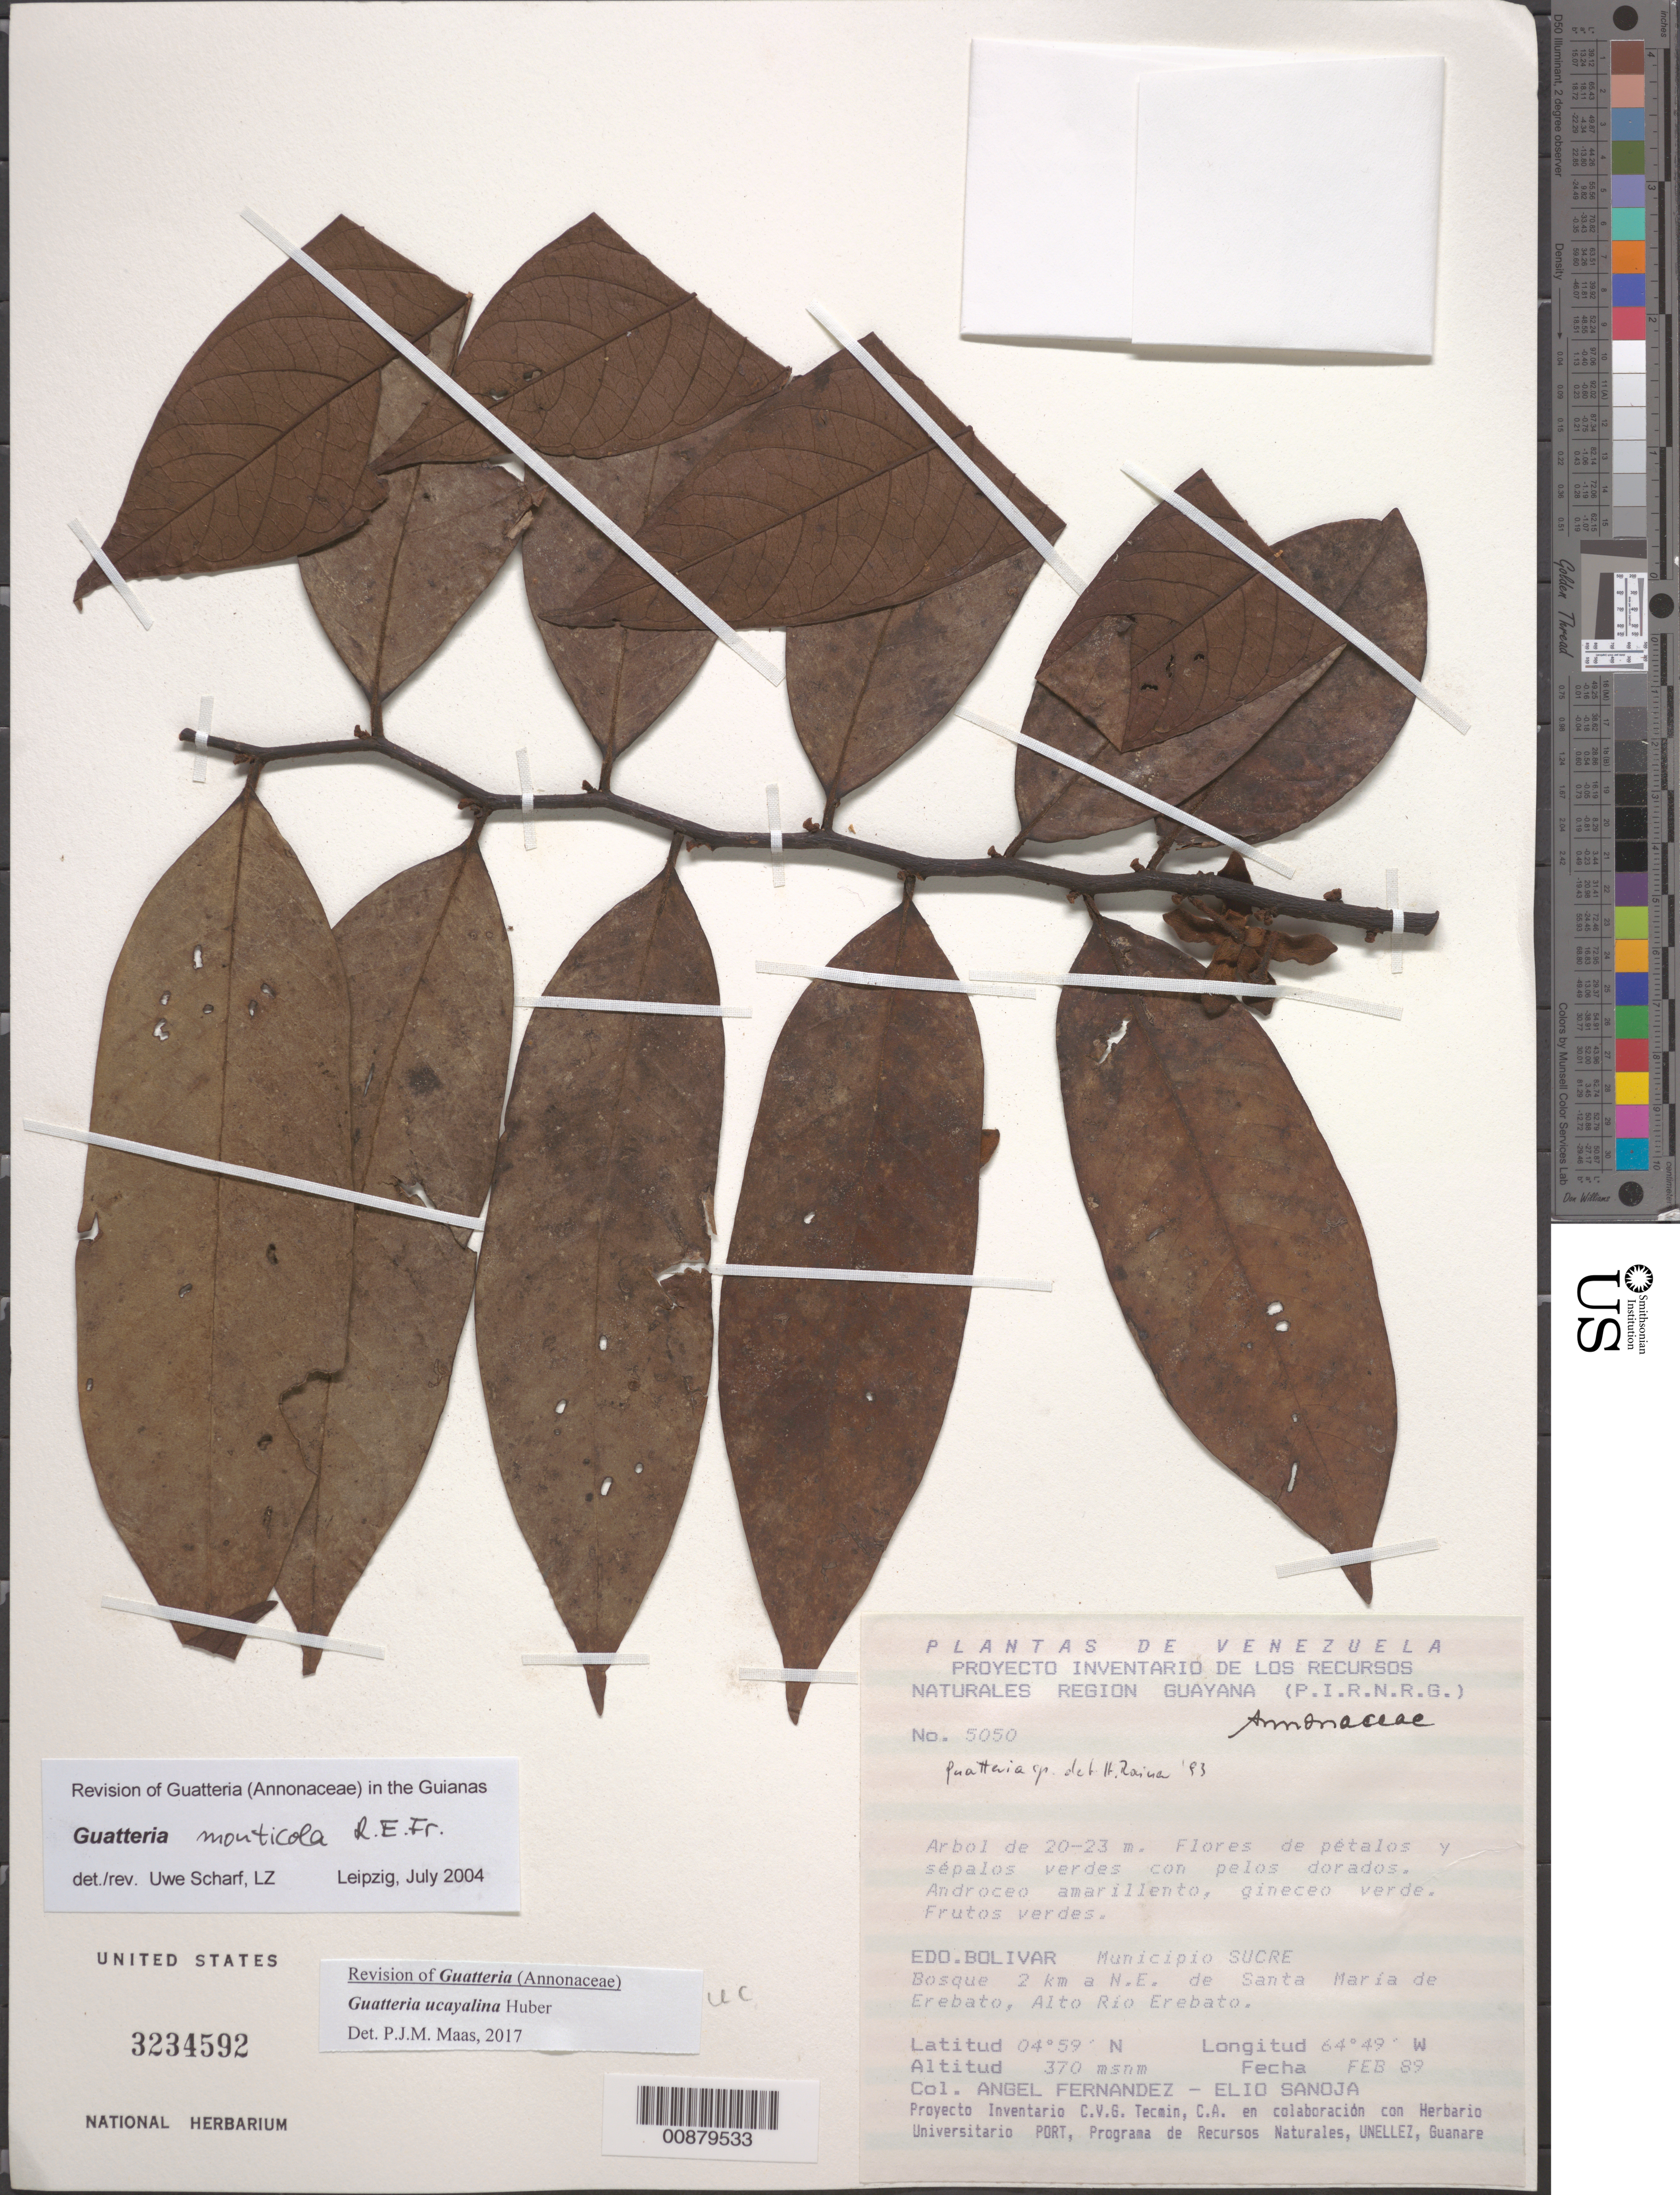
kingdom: Plantae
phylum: Tracheophyta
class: Magnoliopsida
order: Magnoliales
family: Annonaceae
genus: Guatteria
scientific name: Guatteria ucayalina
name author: Huber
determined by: Maas, Paul J.; Maas, H.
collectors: A. Fernández & E. Sanoja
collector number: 5050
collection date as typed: Feb-89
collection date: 1989-02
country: Venezuela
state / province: Bolívar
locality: Mun. Sucre, 2 km NE de Santa María de Erebato, Alto Río Erebato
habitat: Bosque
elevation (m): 370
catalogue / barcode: US 3234592